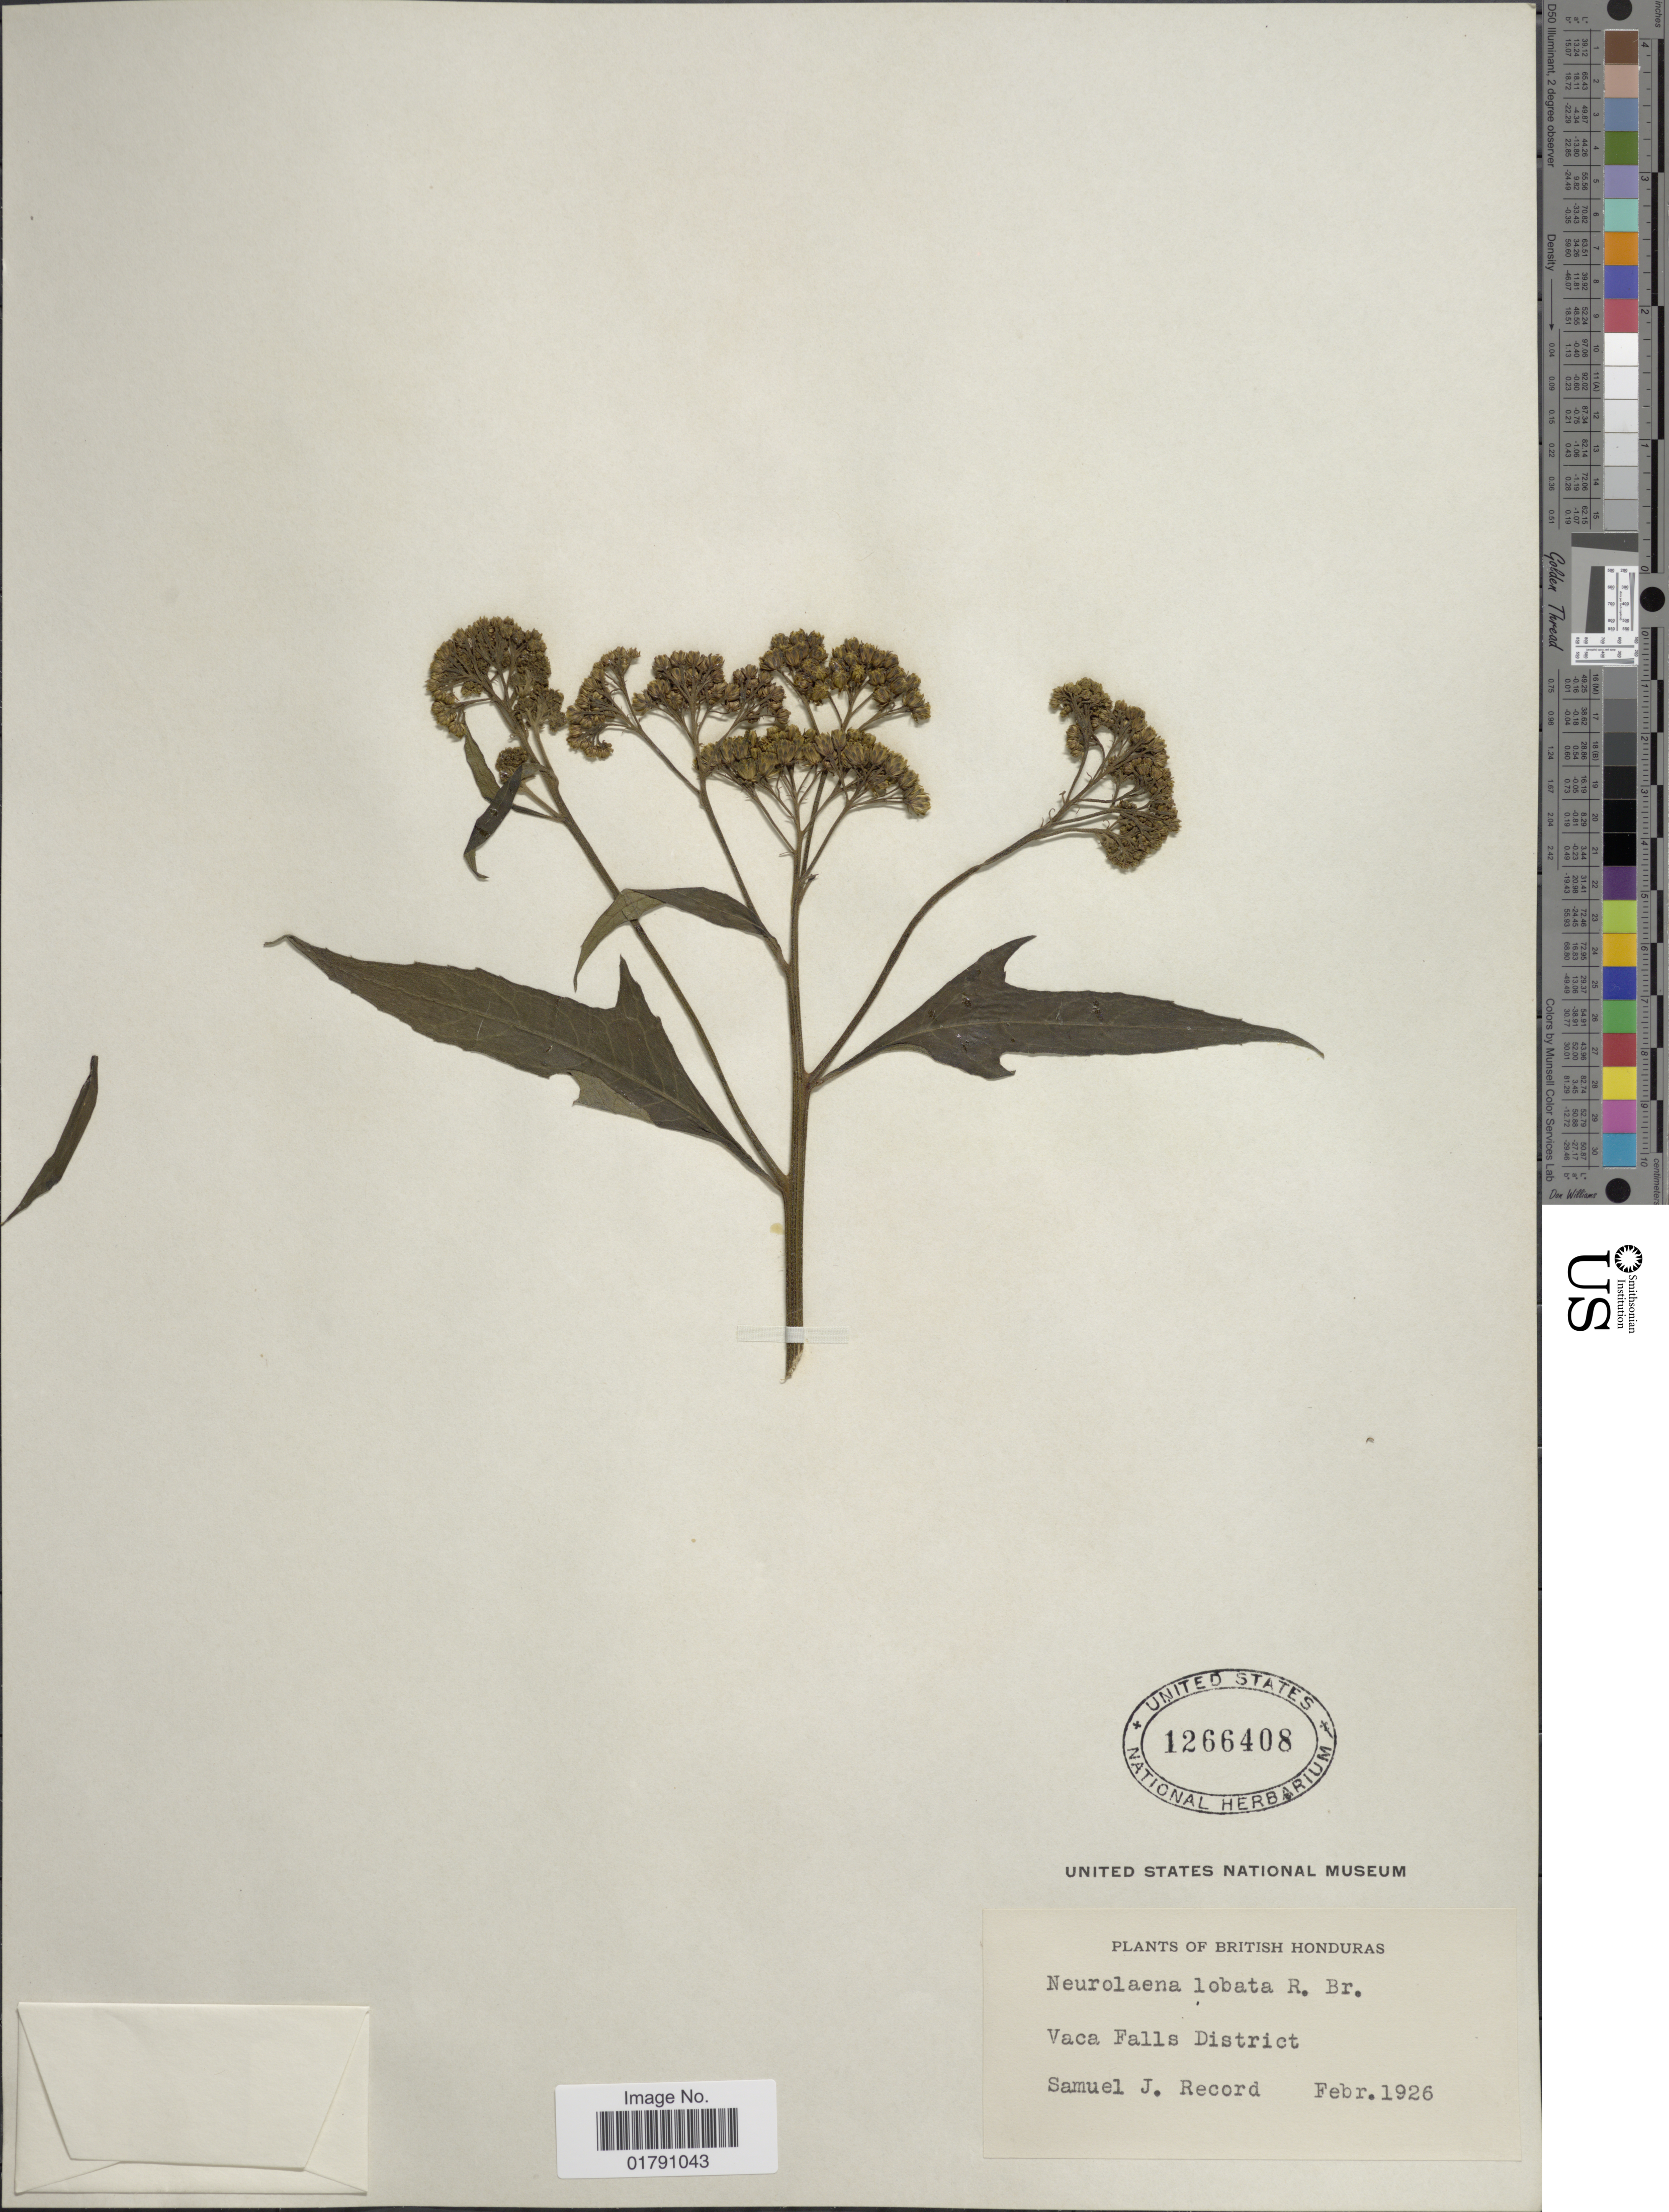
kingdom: Plantae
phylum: Tracheophyta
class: Magnoliopsida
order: Asterales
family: Asteraceae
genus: Neurolaena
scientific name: Neurolaena lobata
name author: (L.) R. Br. ex Cass.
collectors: S. J. Record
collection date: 1926-02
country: Belize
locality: British Honduras, Vaca Falls District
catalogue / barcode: US 1266408